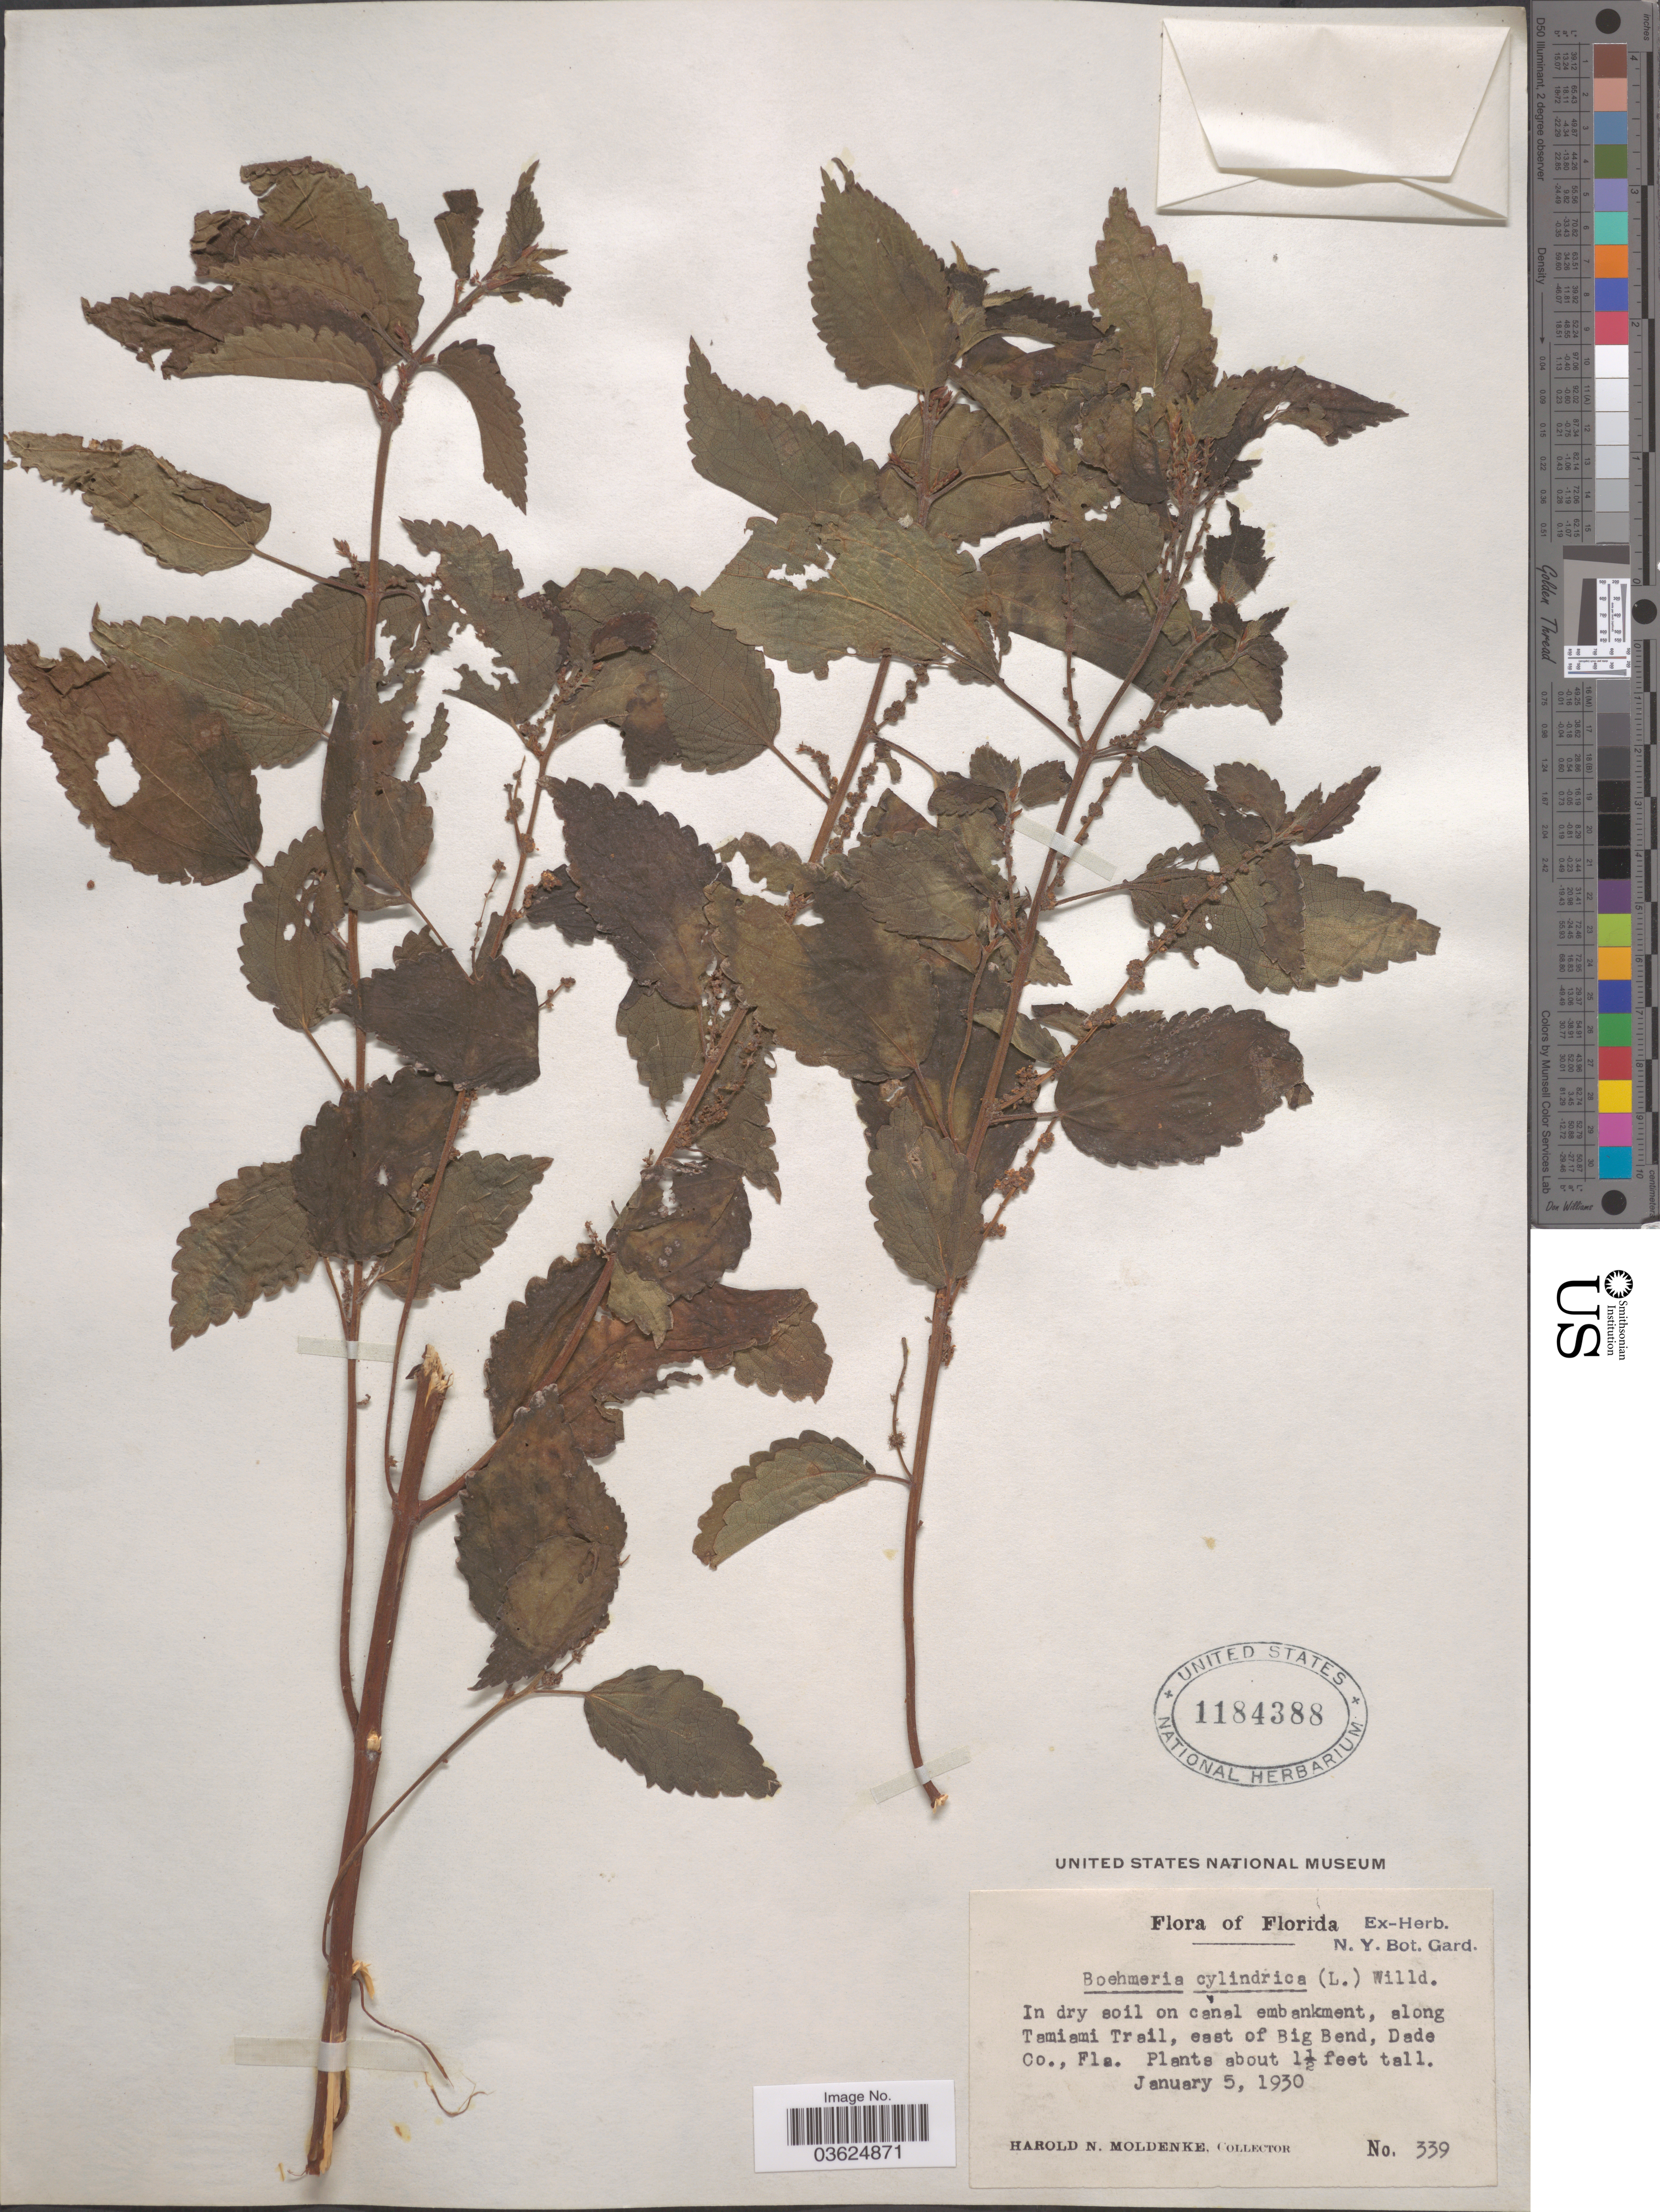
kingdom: Plantae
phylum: Tracheophyta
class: Magnoliopsida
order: Rosales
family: Urticaceae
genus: Boehmeria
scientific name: Boehmeria cylindrica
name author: (L.) Sw.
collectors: H. N. Moldenke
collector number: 339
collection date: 1930-01-05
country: United States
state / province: Florida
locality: On canal embankment, along Tamiami Trail, east of Big Bend, Dade Co.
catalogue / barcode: US 1184388